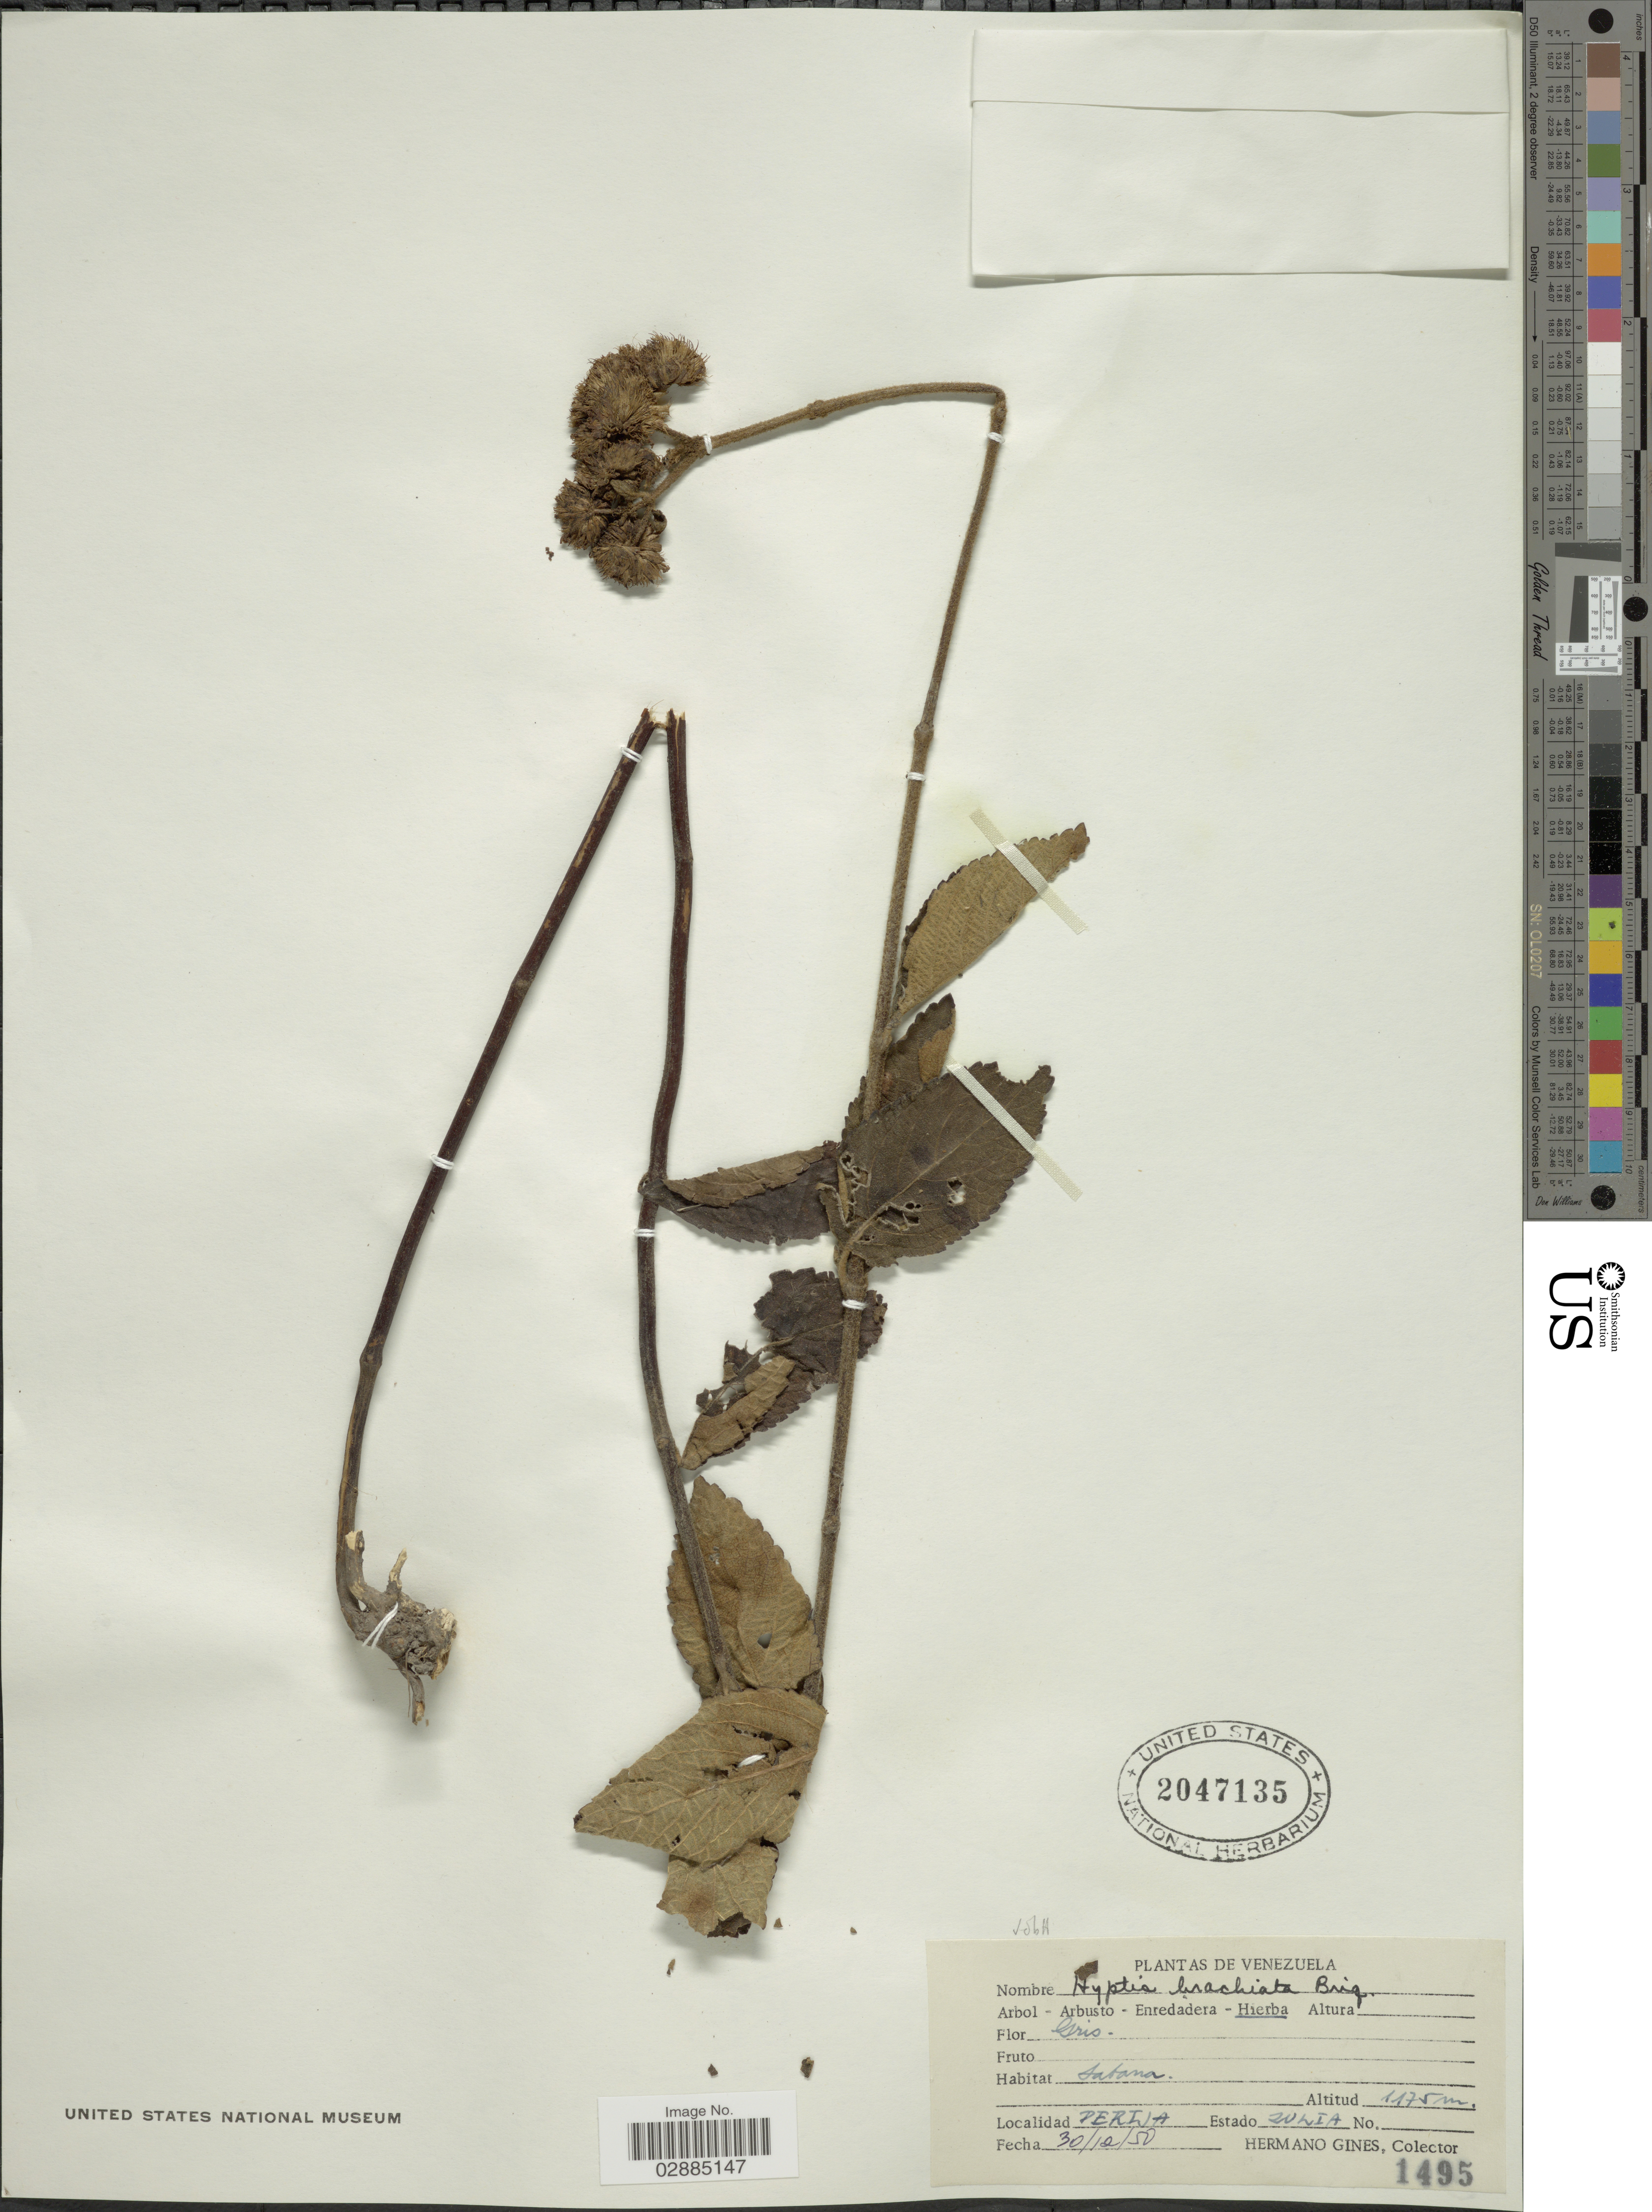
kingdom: Plantae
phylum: Tracheophyta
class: Magnoliopsida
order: Lamiales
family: Lamiaceae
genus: Hyptis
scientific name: Hyptis brachiata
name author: Briq.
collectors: Bro. Gines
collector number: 1495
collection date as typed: Transcribed d/m/y: 30/12/50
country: Venezuela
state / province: Zulia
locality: Perija.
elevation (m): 1175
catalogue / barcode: US 2047135